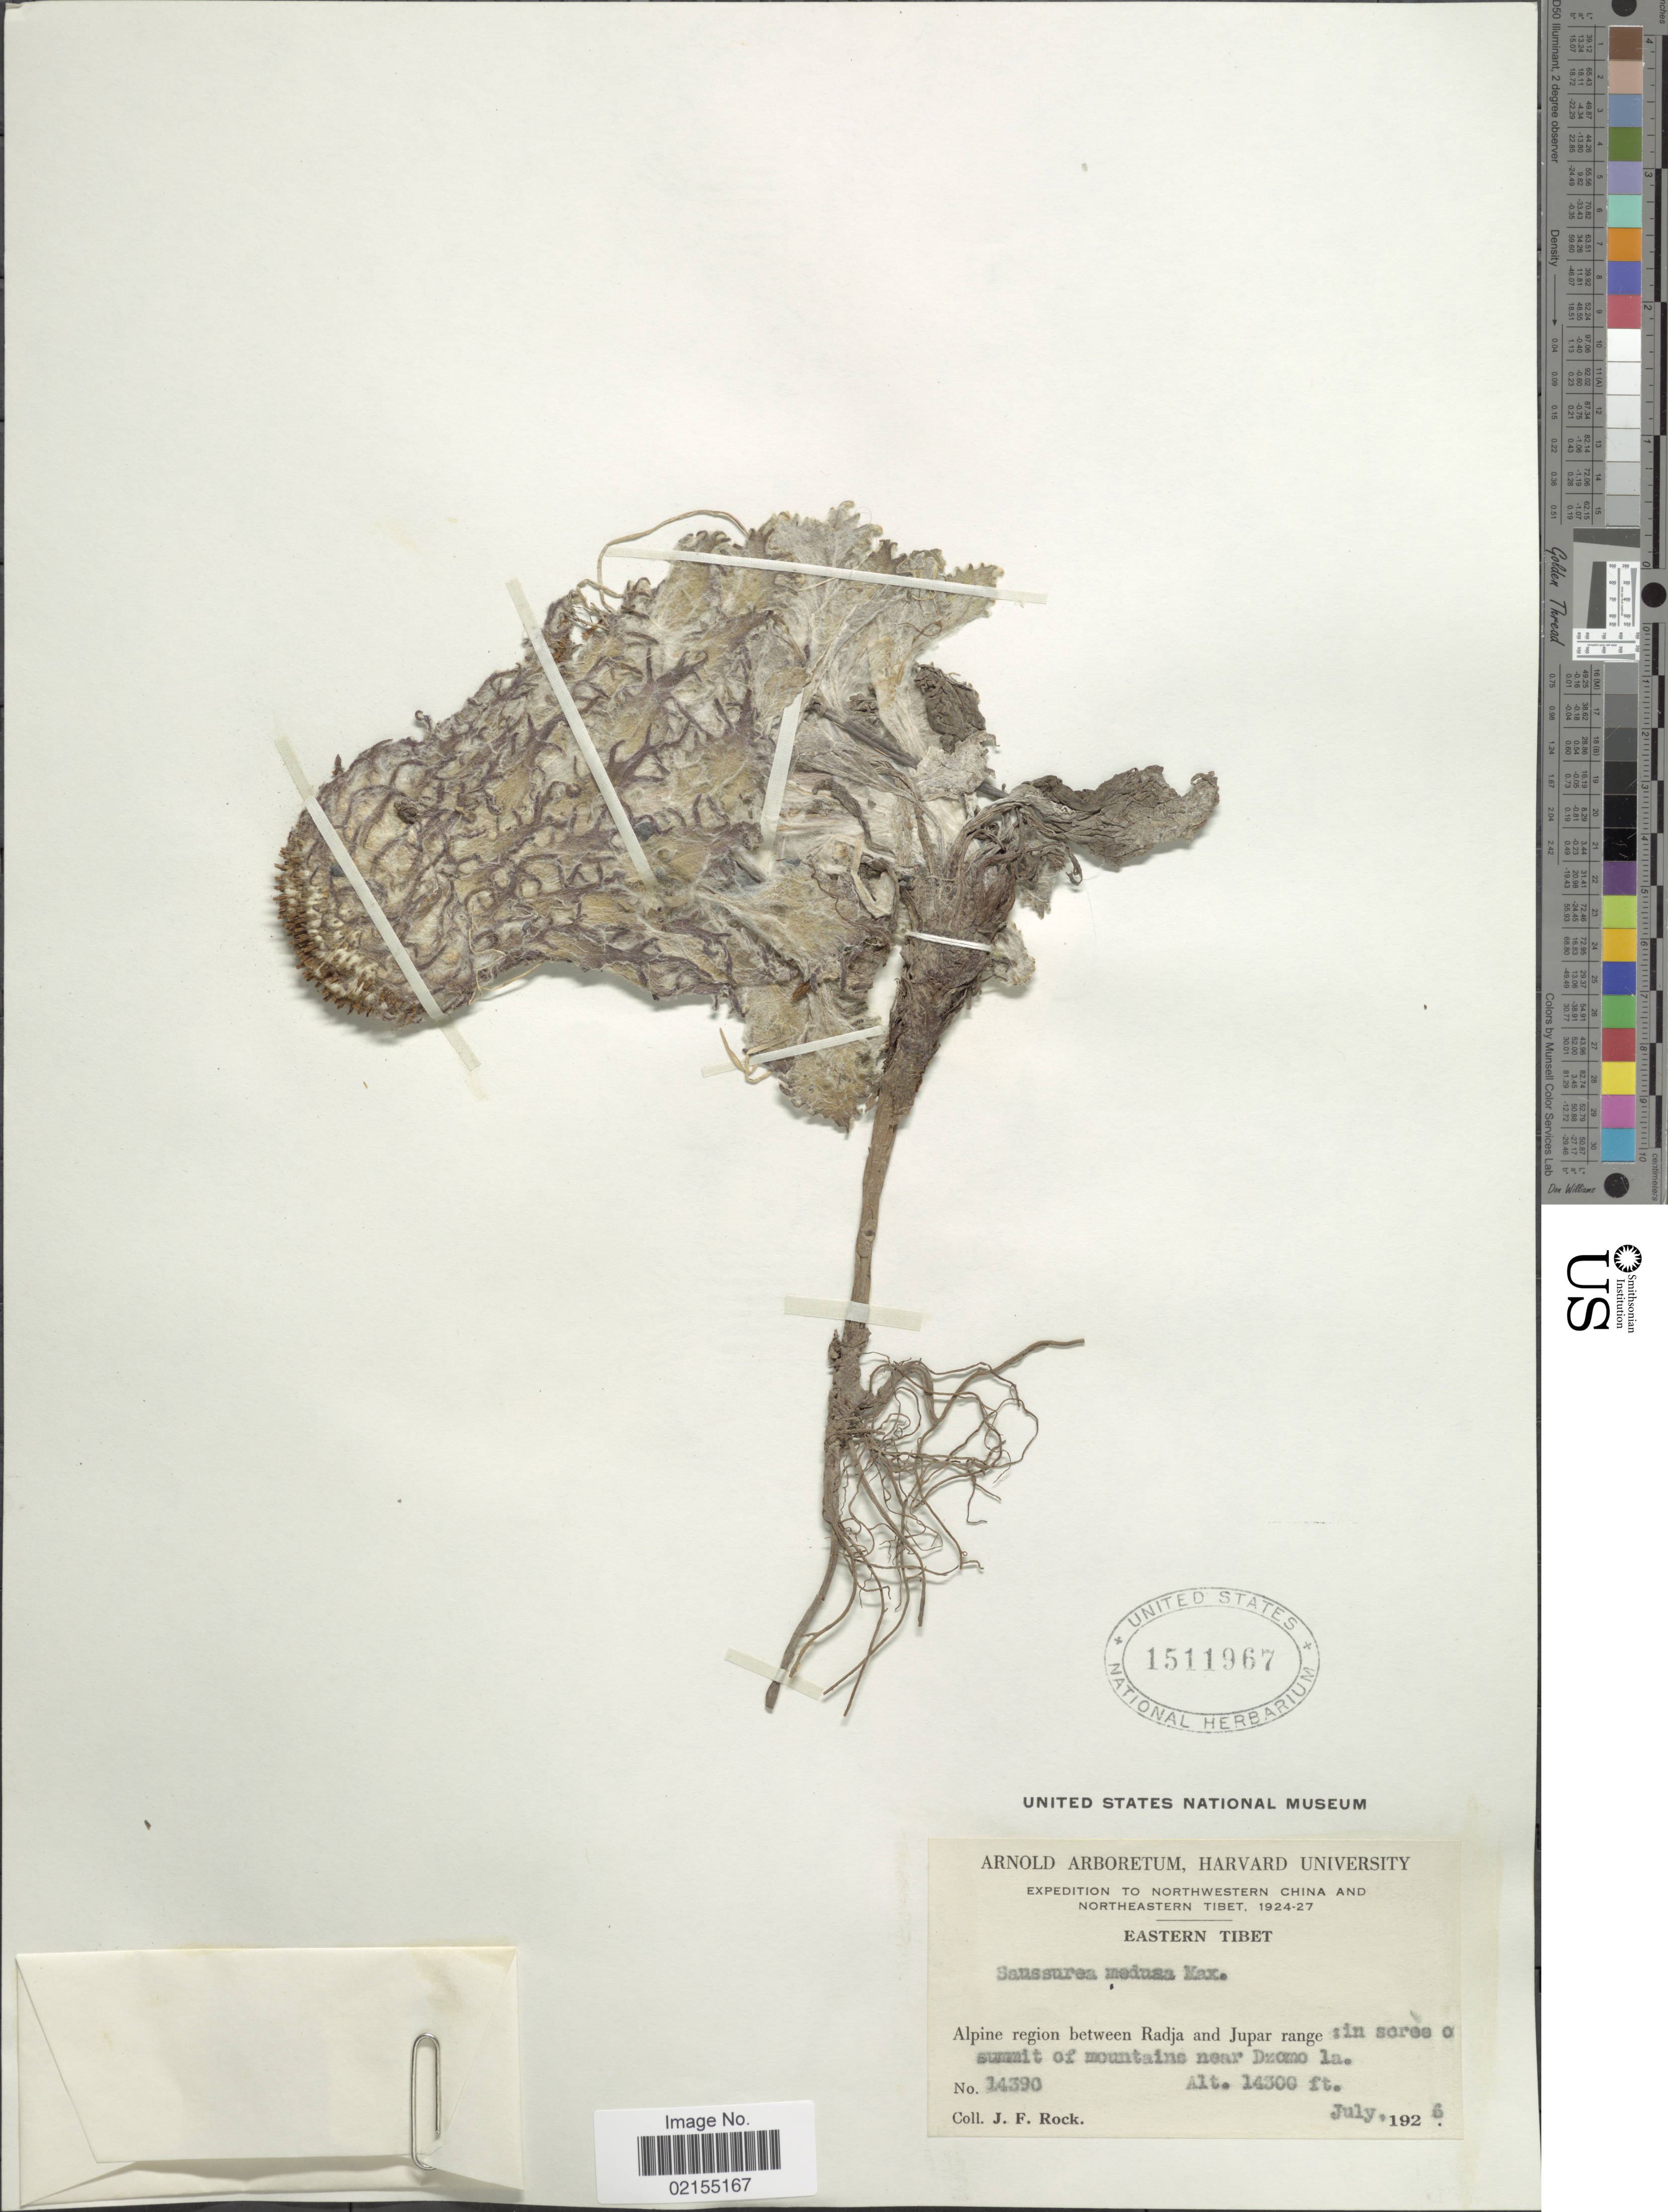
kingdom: Plantae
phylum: Tracheophyta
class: Magnoliopsida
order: Asterales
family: Asteraceae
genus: Saussurea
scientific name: Saussurea medusa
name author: Maxim.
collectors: J. Rock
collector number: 14390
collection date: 1926-07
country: China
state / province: Xizang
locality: Northwestern China and Northeastern Tibet, Eastern Tibet, Alpine region between Radja and Jupar range: in scree on summit of mountains near Dzomo la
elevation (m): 4359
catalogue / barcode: US 1511967